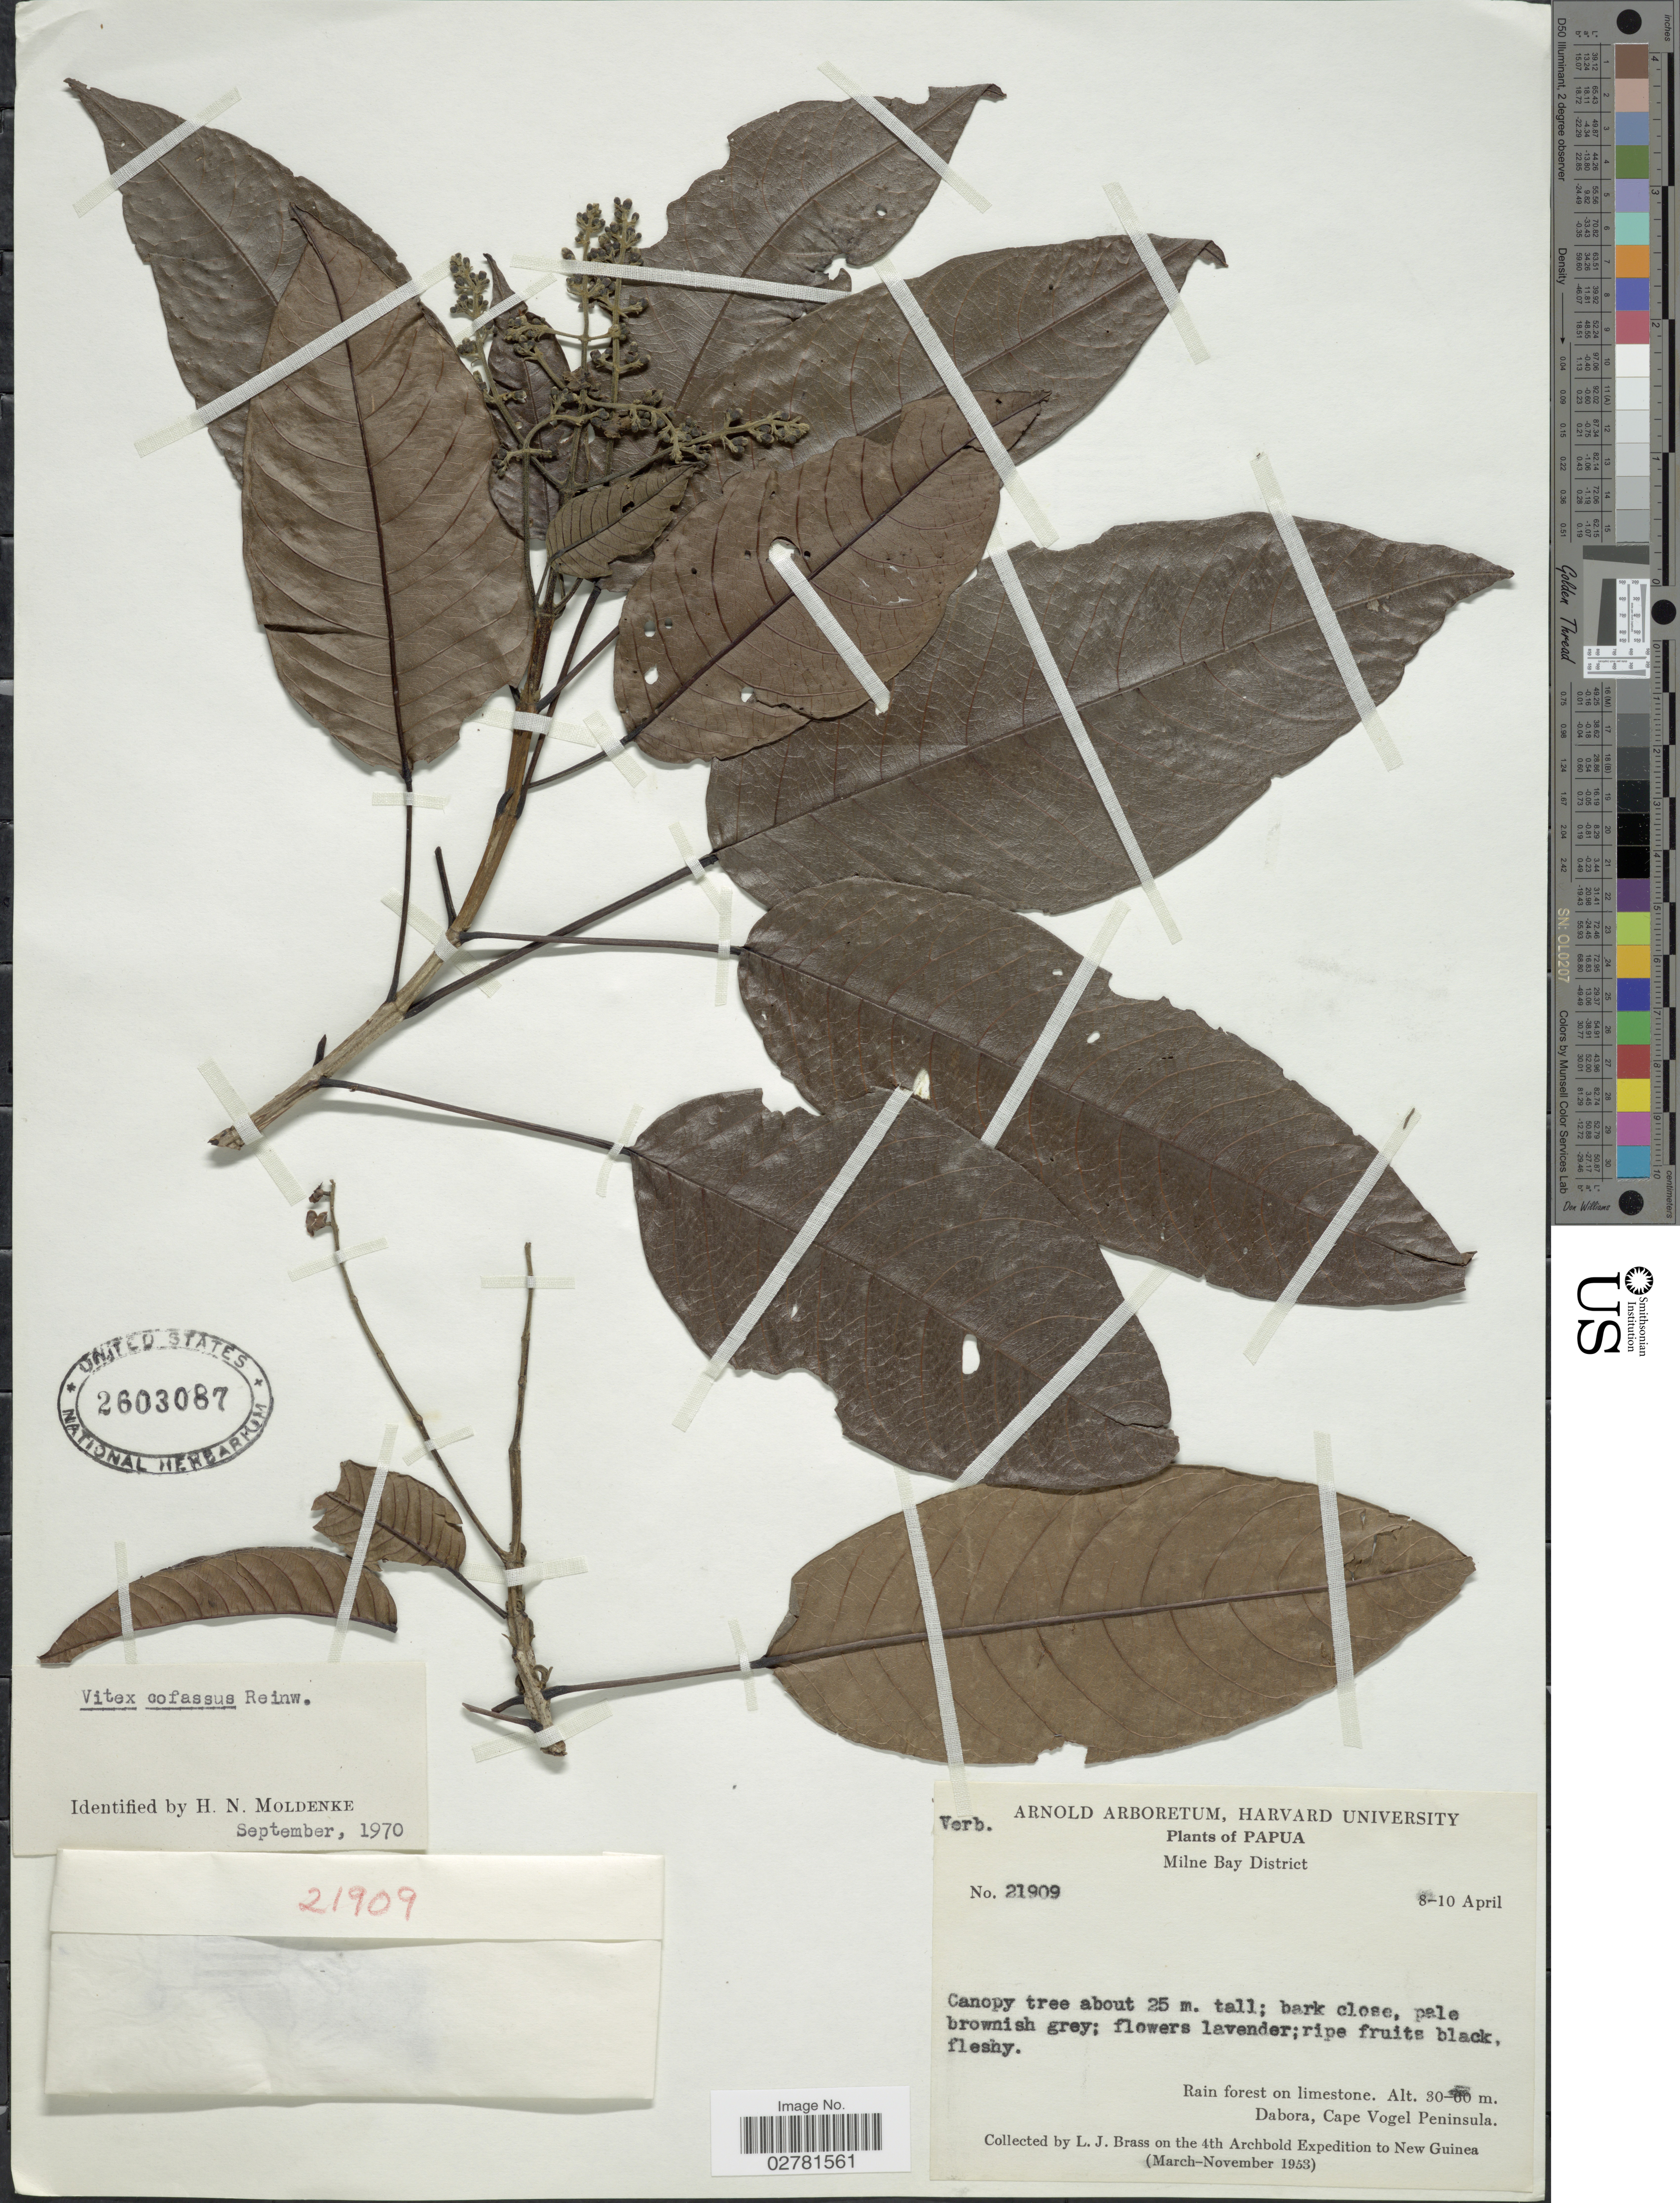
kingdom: Plantae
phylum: Tracheophyta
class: Magnoliopsida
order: Lamiales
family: Lamiaceae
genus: Vitex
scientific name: Vitex cofassus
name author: Reinw. ex Blume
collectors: L. J. Brass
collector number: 21909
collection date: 1953-04-10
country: Papua New Guinea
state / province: Milne Bay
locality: Papua. Milne Bay District. Dabora, Cape Vogel Peninsula. New Guinea.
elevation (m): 30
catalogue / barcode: US 2603087